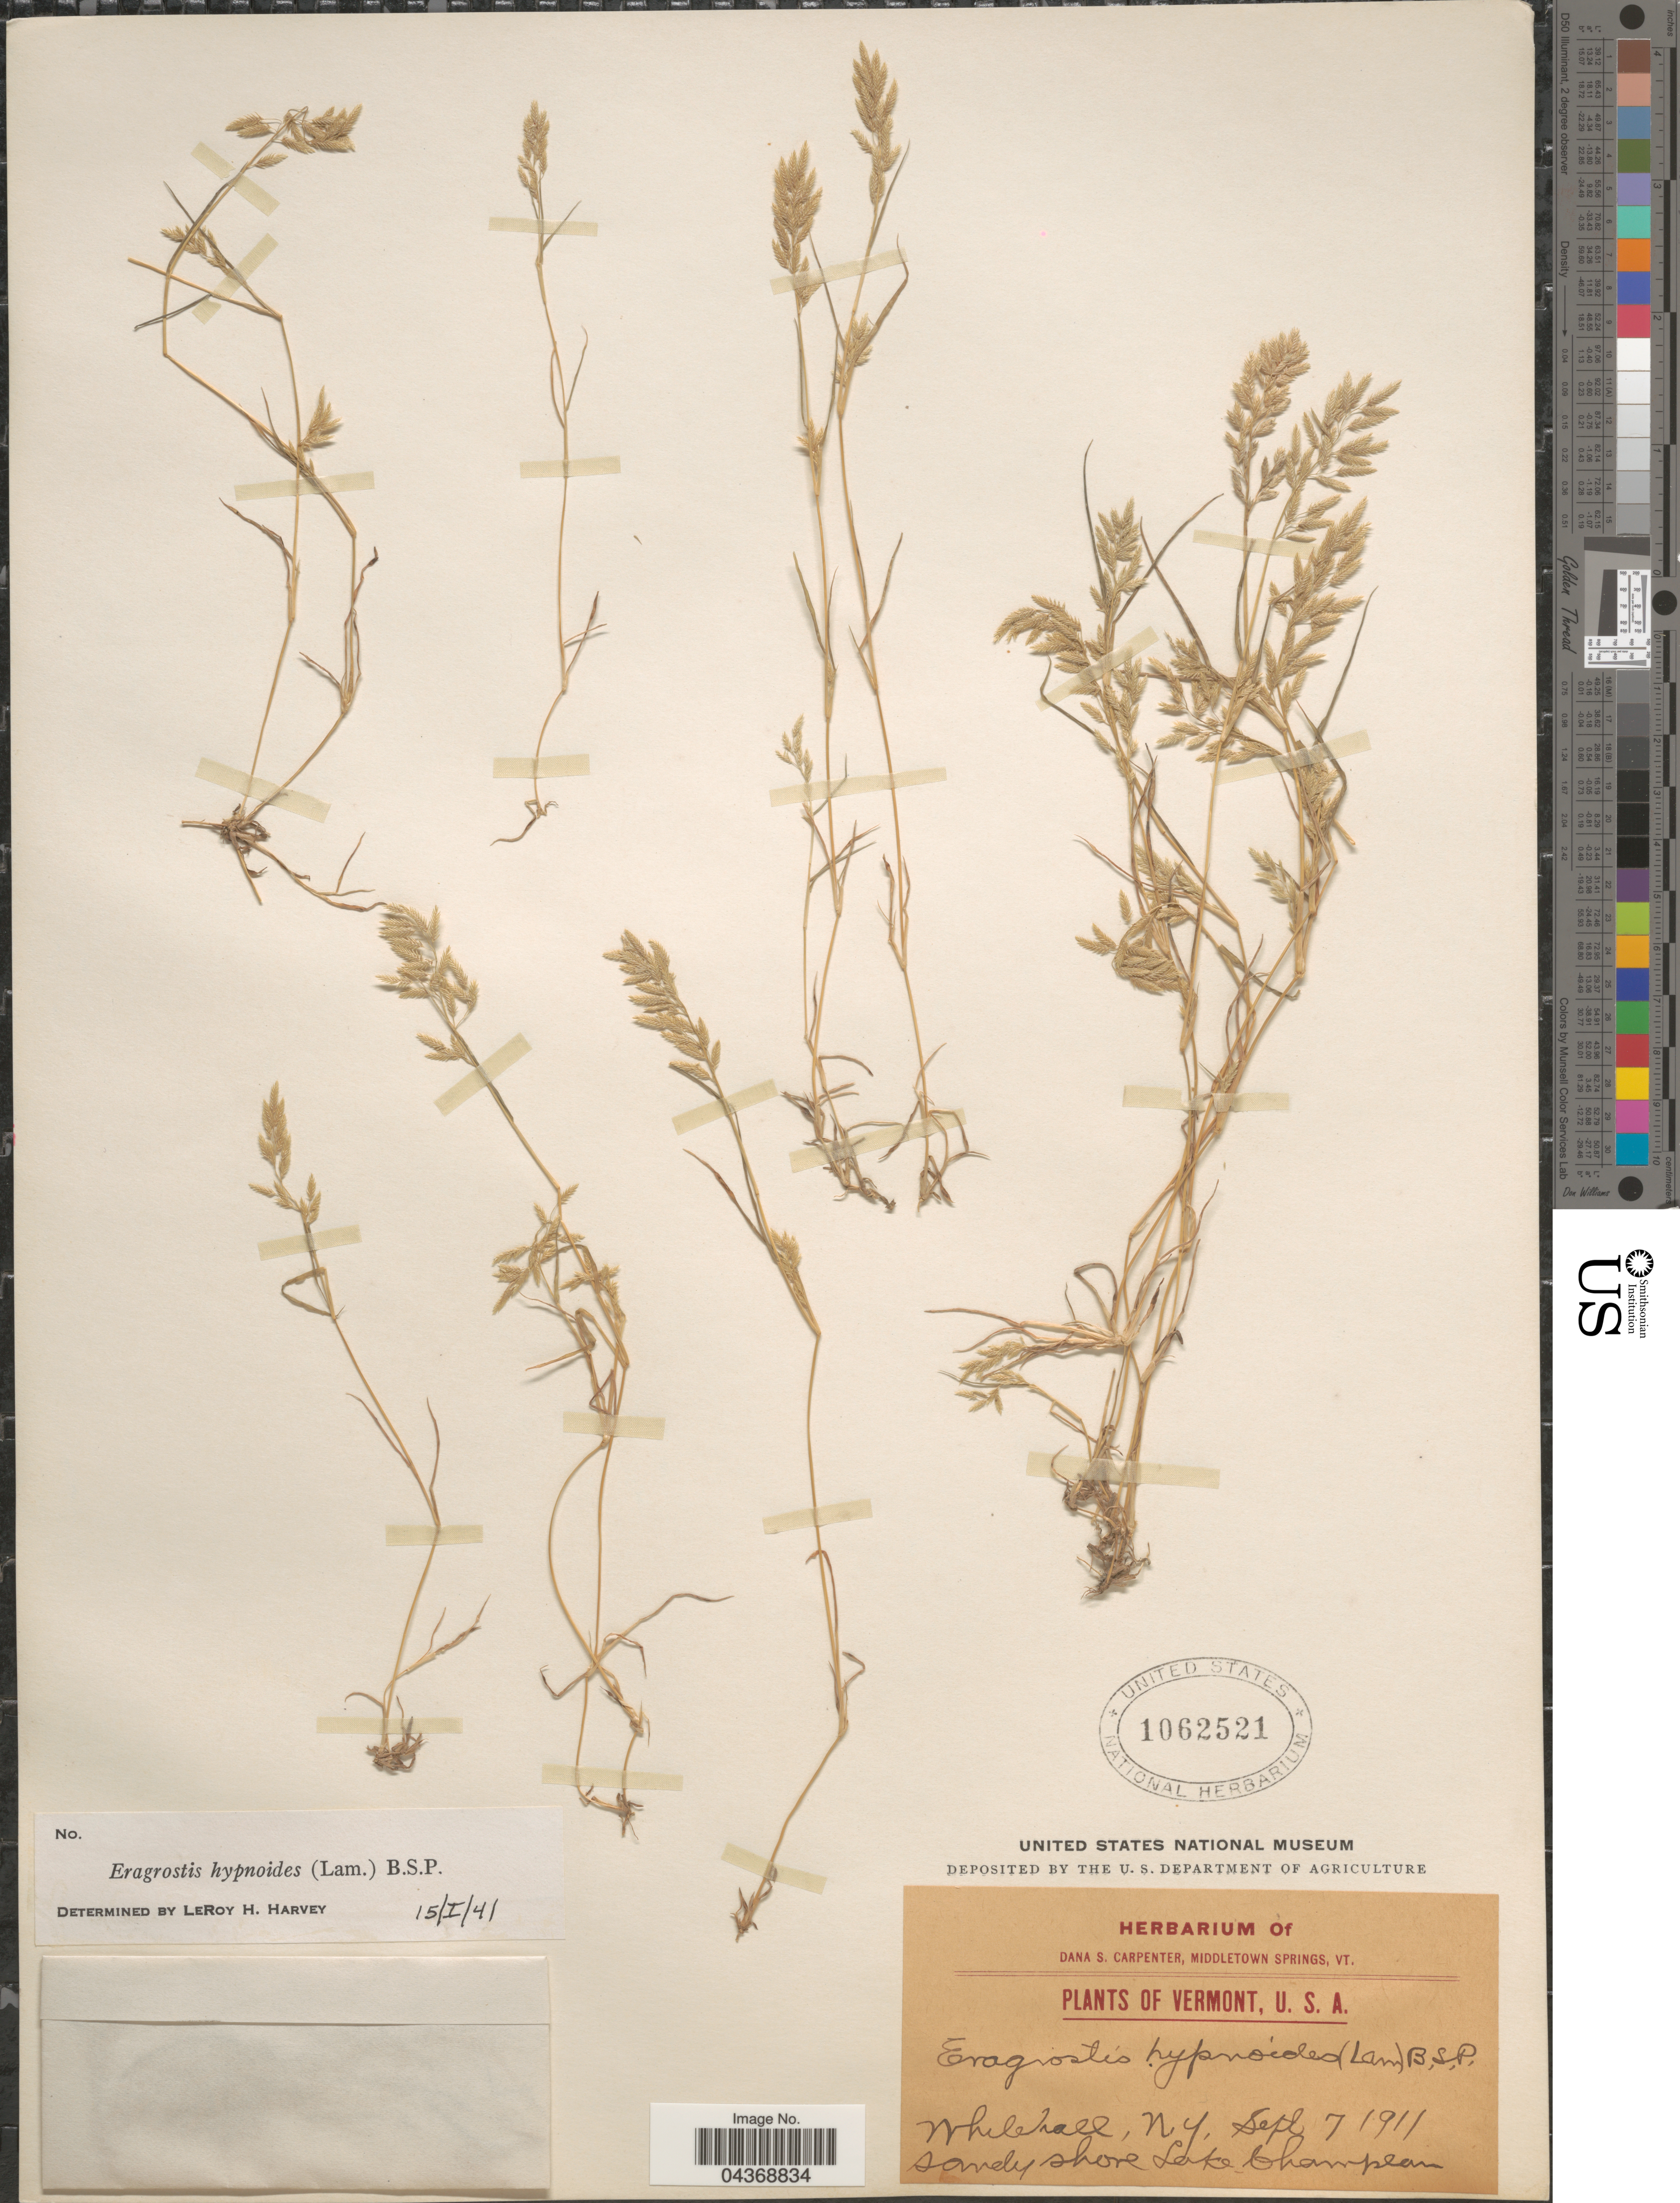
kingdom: Plantae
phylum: Tracheophyta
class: Liliopsida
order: Poales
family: Poaceae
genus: Eragrostis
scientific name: Eragrostis hypnoides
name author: (Lam.) Britton, Stearns & Poggenb.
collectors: ex herb. Dana S. Carpenter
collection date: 1911-09-07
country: United States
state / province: New York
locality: Whitehall. Lake Champeau.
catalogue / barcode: US 1062521